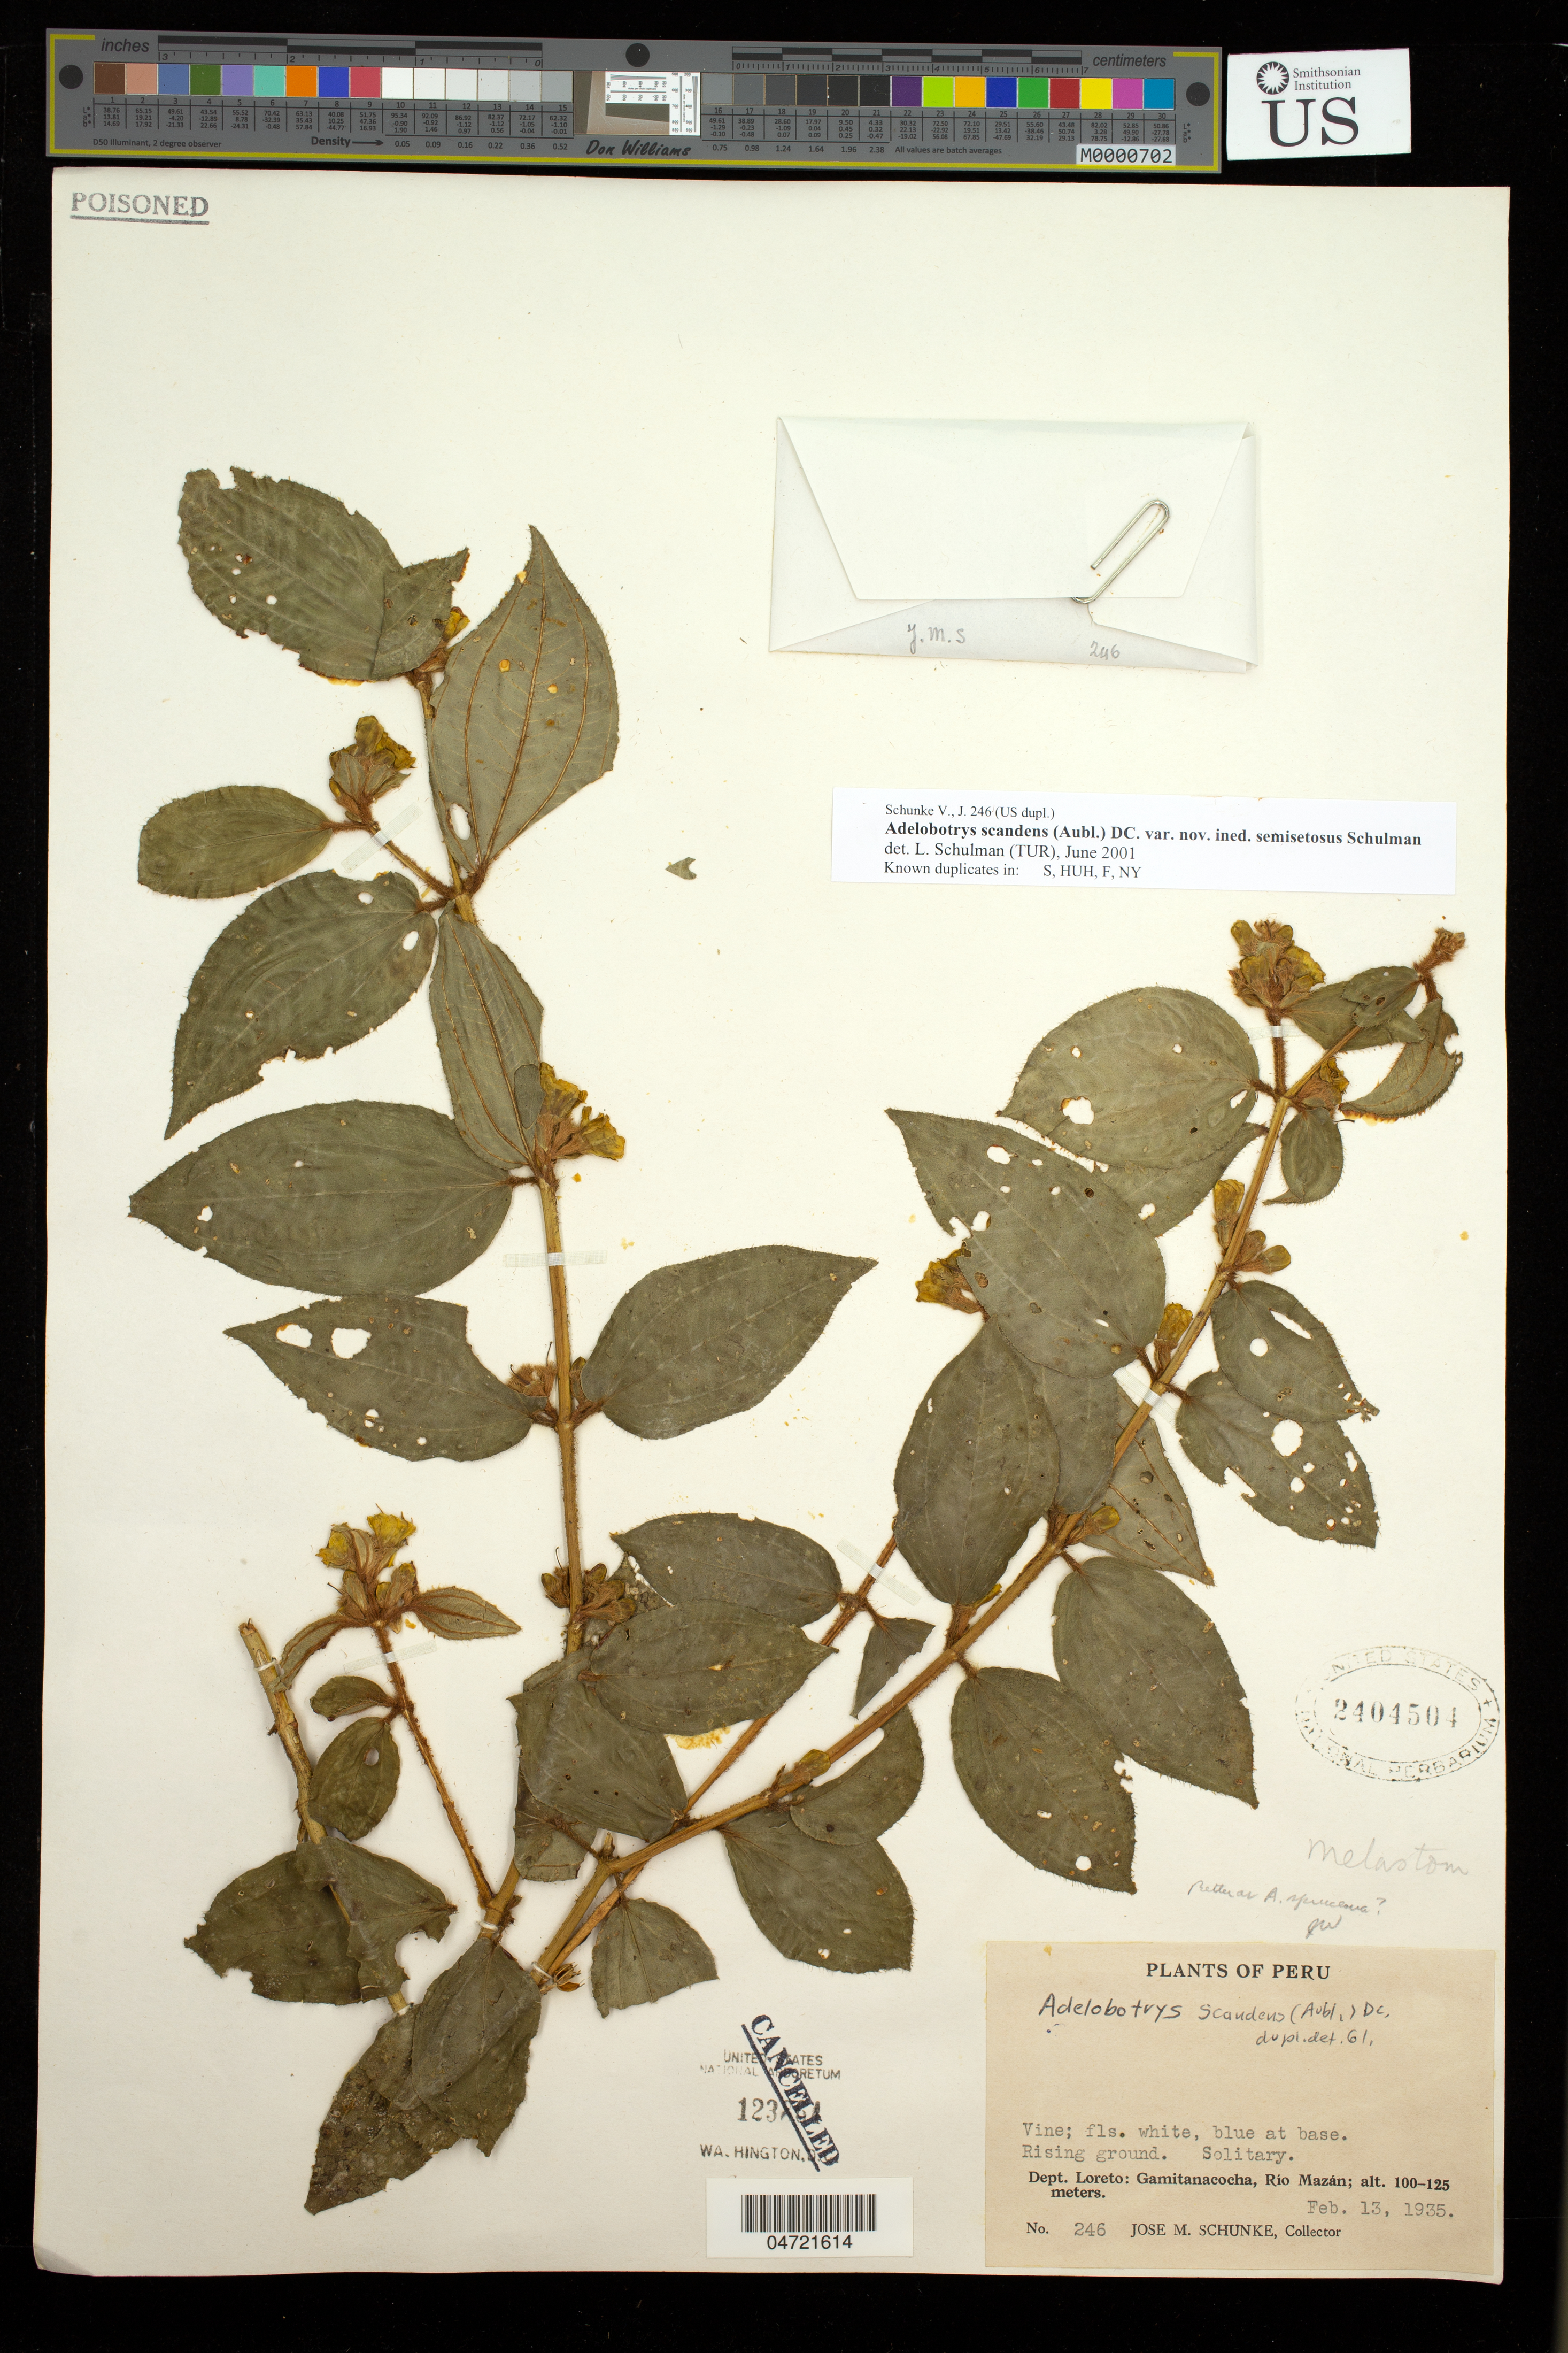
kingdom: Plantae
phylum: Tracheophyta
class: Magnoliopsida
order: Myrtales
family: Melastomataceae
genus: Adelobotrys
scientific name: Adelobotrys scandens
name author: (Aubl.) DC.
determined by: Schulman, Leif, (TUR), University of Turku (FINLAND)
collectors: J. Schunke Vigo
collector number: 246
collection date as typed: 13 Feb 1935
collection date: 1935-02-13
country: Peru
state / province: Loreto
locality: Gamitanacocha, Rio Mazan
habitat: Rising ground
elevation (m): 100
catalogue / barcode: US 2404504